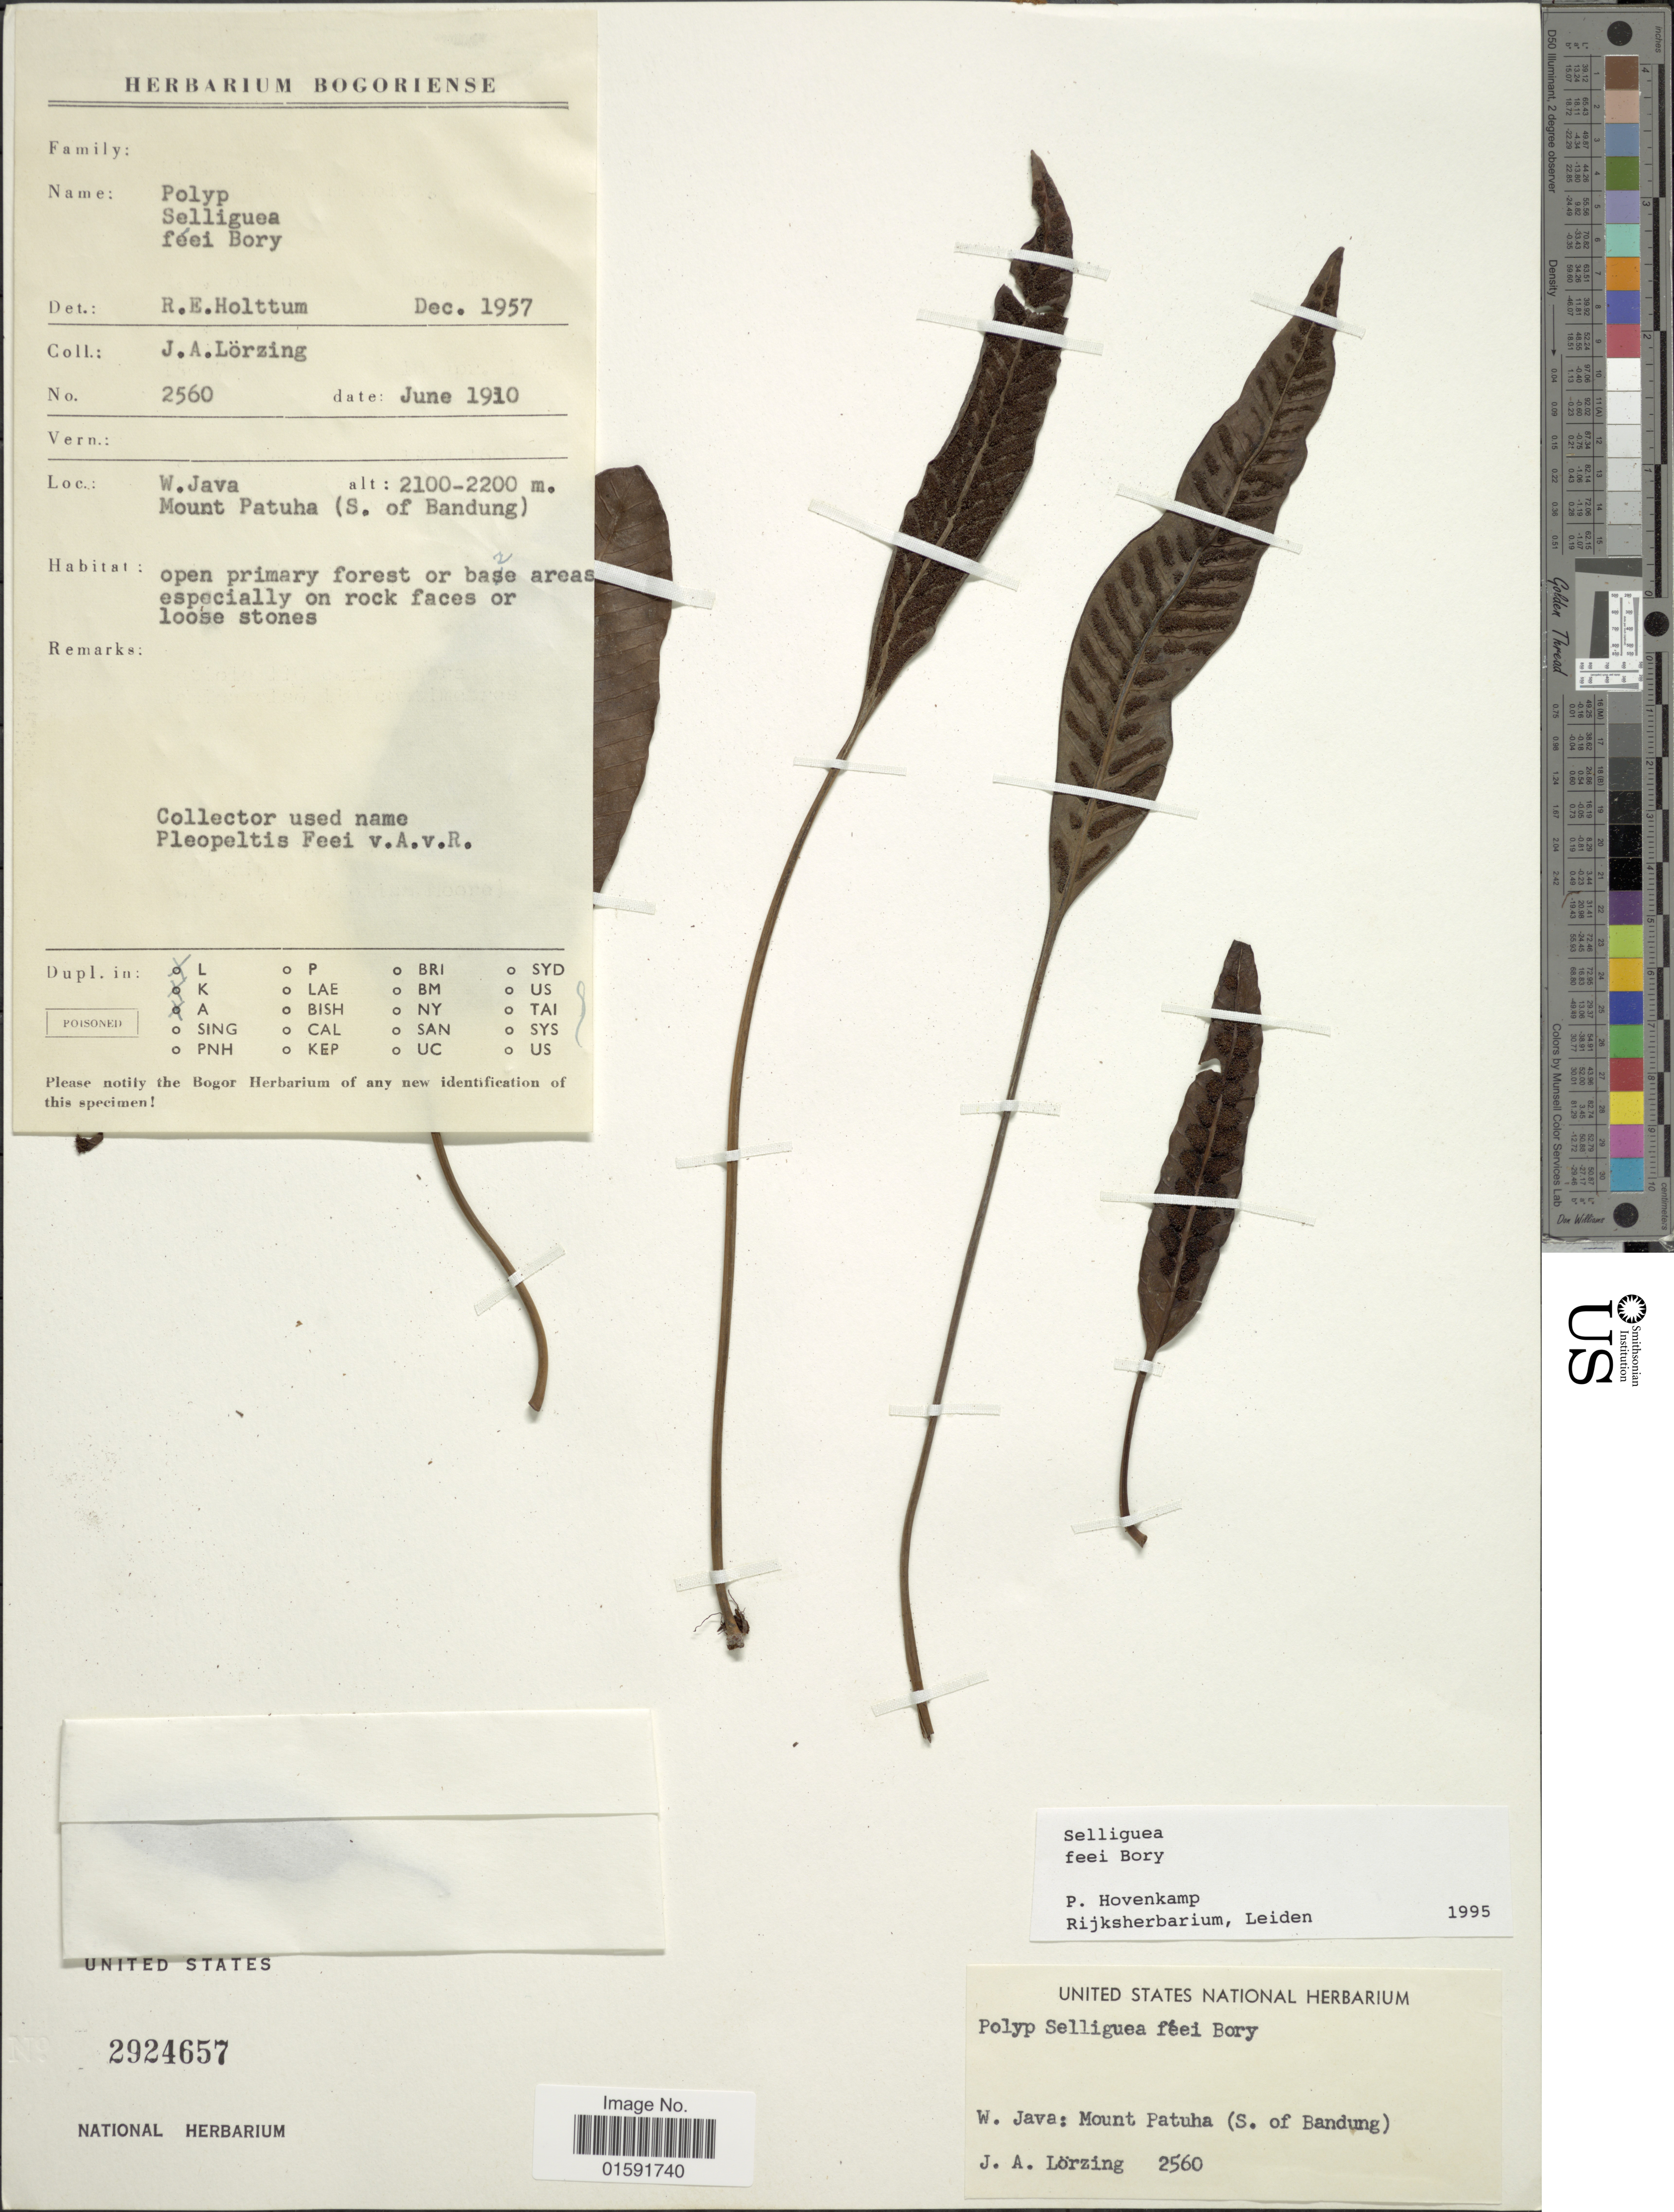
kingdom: Plantae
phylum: Tracheophyta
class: Polypodiopsida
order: Polypodiales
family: Polypodiaceae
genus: Selliguea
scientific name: Selliguea feei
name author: Bory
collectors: J. Lorzing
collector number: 2560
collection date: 1910-06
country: Indonesia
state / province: Java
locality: W. Java, Mount Patuba (S. of Bandung)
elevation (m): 2100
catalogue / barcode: US 2924657